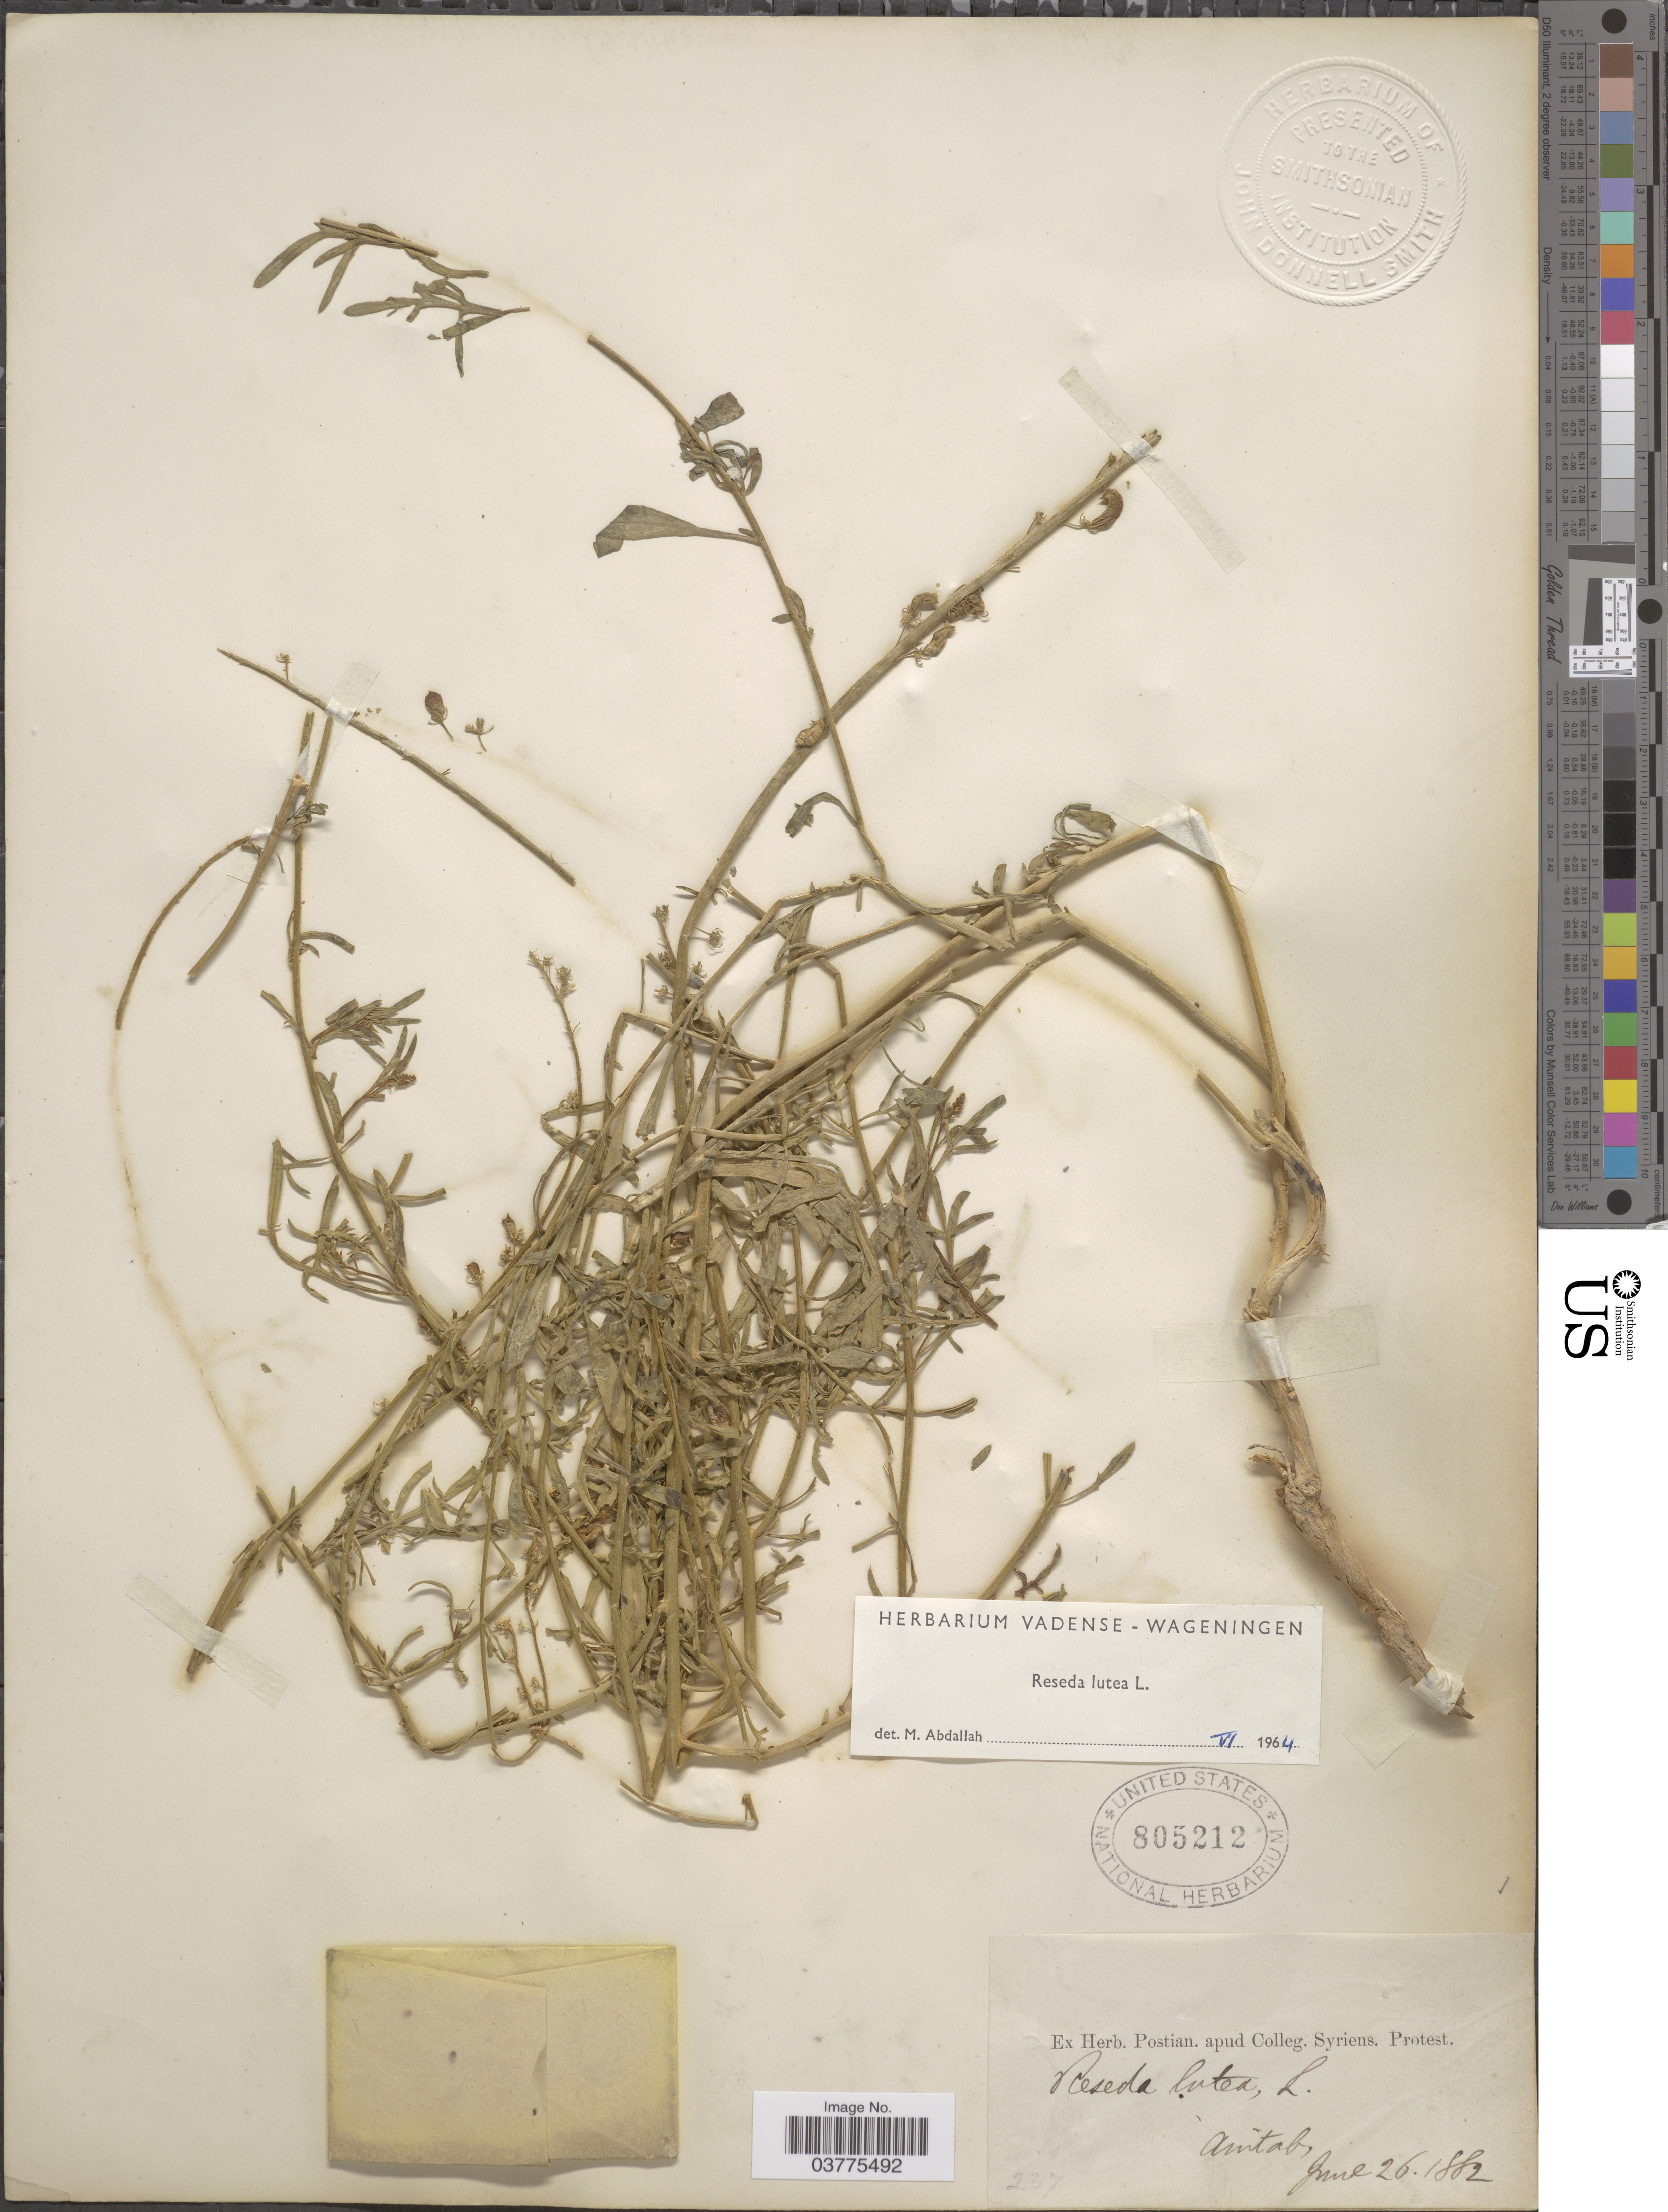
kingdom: Plantae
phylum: Tracheophyta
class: Magnoliopsida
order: Brassicales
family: Resedaceae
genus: Reseda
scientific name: Reseda lutea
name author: L.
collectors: ex herb. Postian. apud Colleg. Syriens. Protest. USE "Fannie P. A. Shepard" (10308853) AS PRIMARY COLLECTOR INSTEAD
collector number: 237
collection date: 1882-06-26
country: Turkey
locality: Aintab.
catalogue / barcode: US 805212